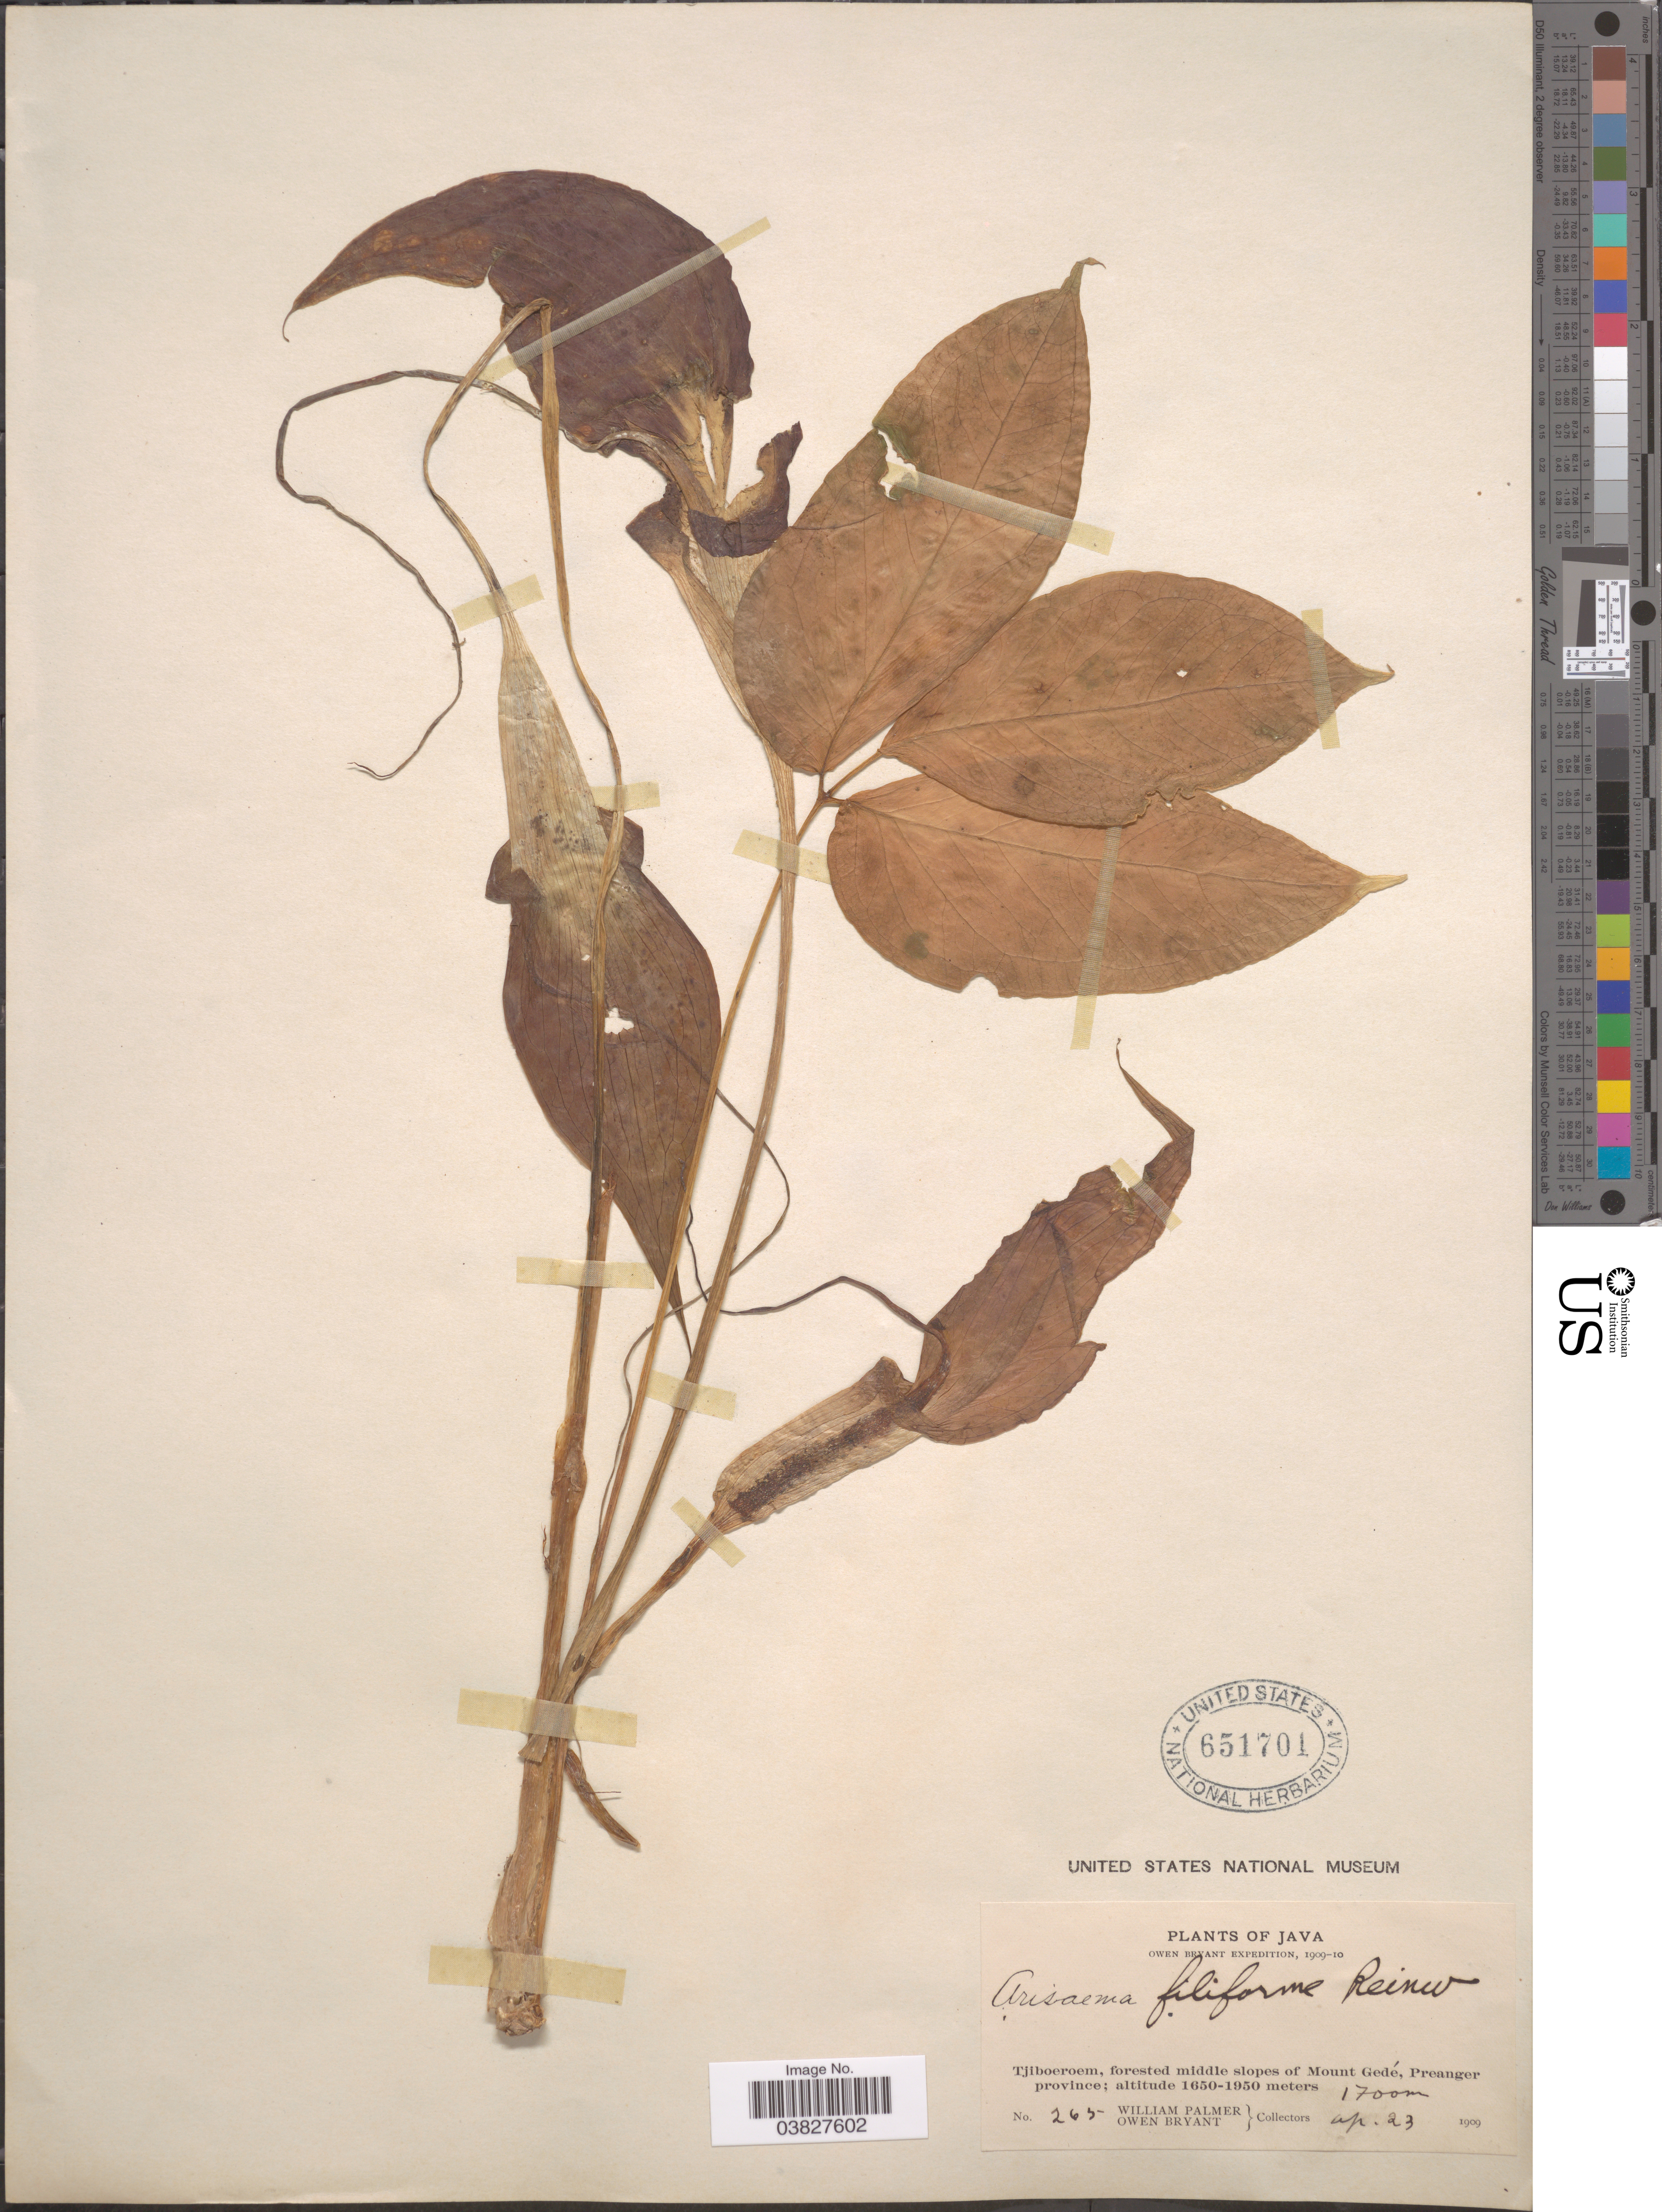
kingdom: Plantae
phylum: Tracheophyta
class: Liliopsida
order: Alismatales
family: Araceae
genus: Arisaema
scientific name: Arisaema filiforme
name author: (Reinw.) Blume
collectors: W. Palmer & O. Bryant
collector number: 265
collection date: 1909-04-23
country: Indonesia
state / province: Java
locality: Tjiboeroem, forested middle slopes of Mount Gedé, Preanger province.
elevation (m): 1700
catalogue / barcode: US 651701